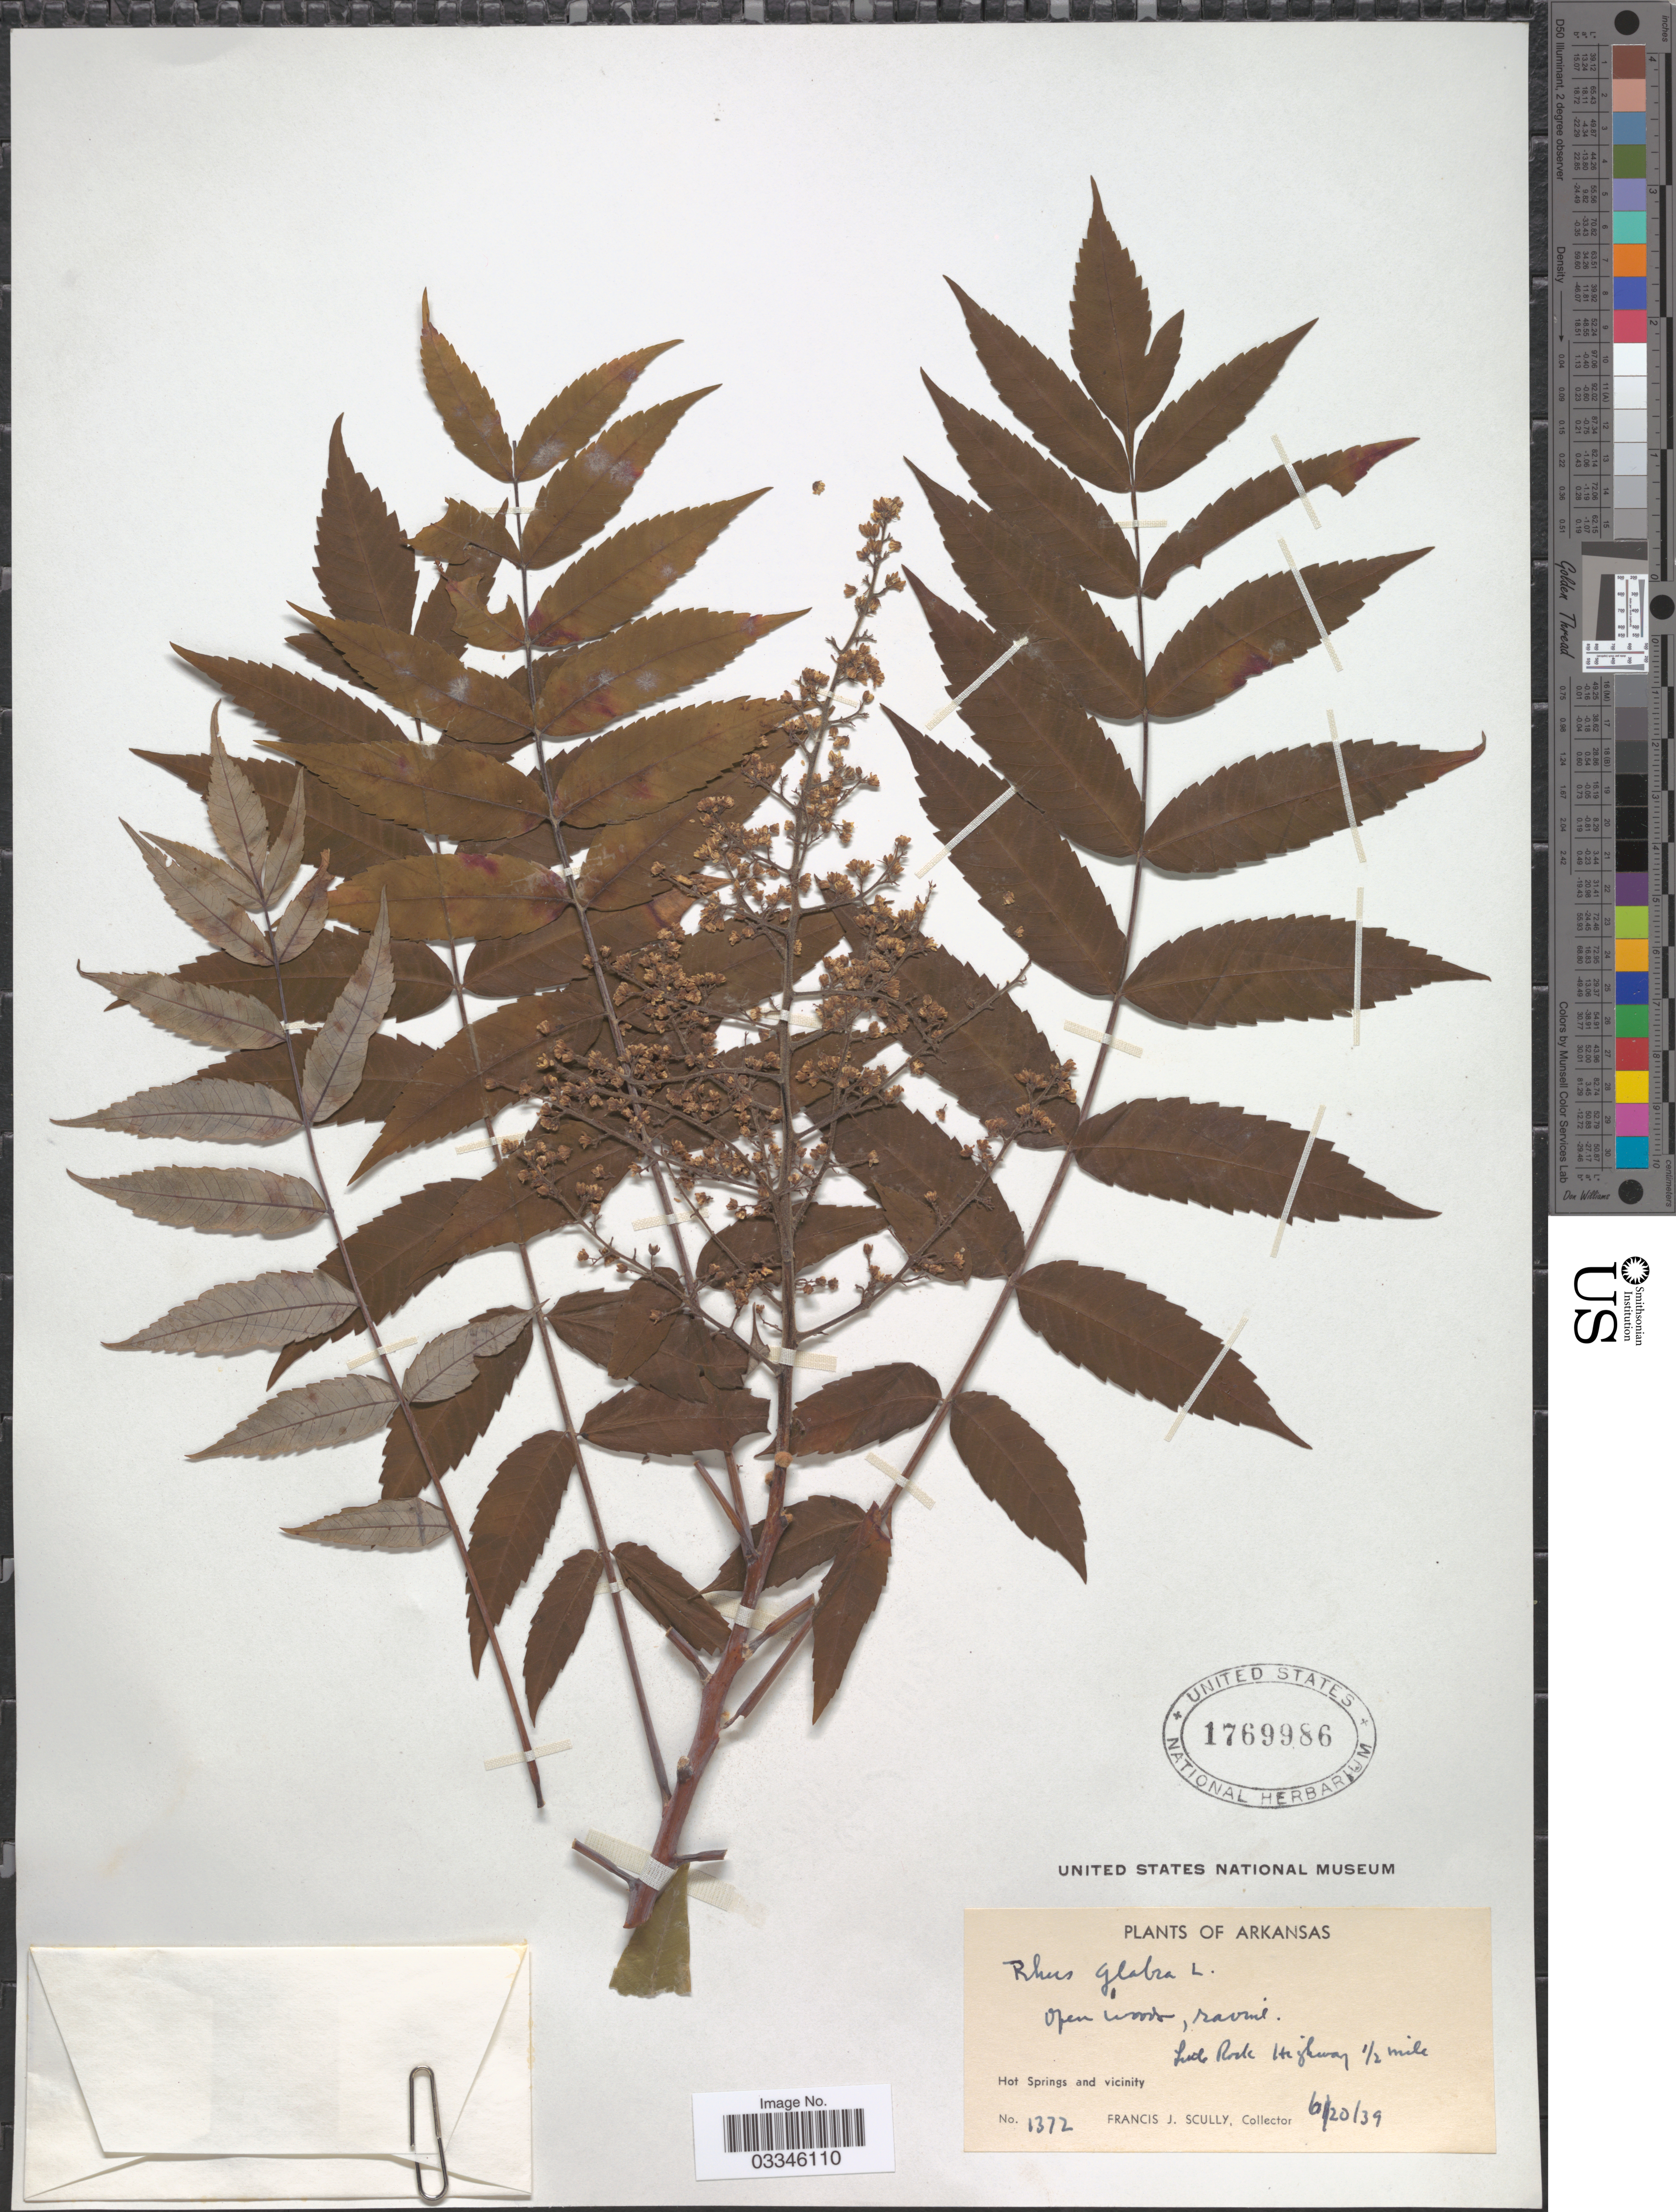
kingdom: Plantae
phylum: Tracheophyta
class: Magnoliopsida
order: Sapindales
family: Anacardiaceae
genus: Rhus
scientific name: Rhus glabra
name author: L.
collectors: F. J. Scully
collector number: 1372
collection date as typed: Transcribed d/m/y: 20/6/39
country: United States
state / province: Arkansas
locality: Little Rock Highway ½ mile. Hot Springs and vicinity.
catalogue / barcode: US 1769986